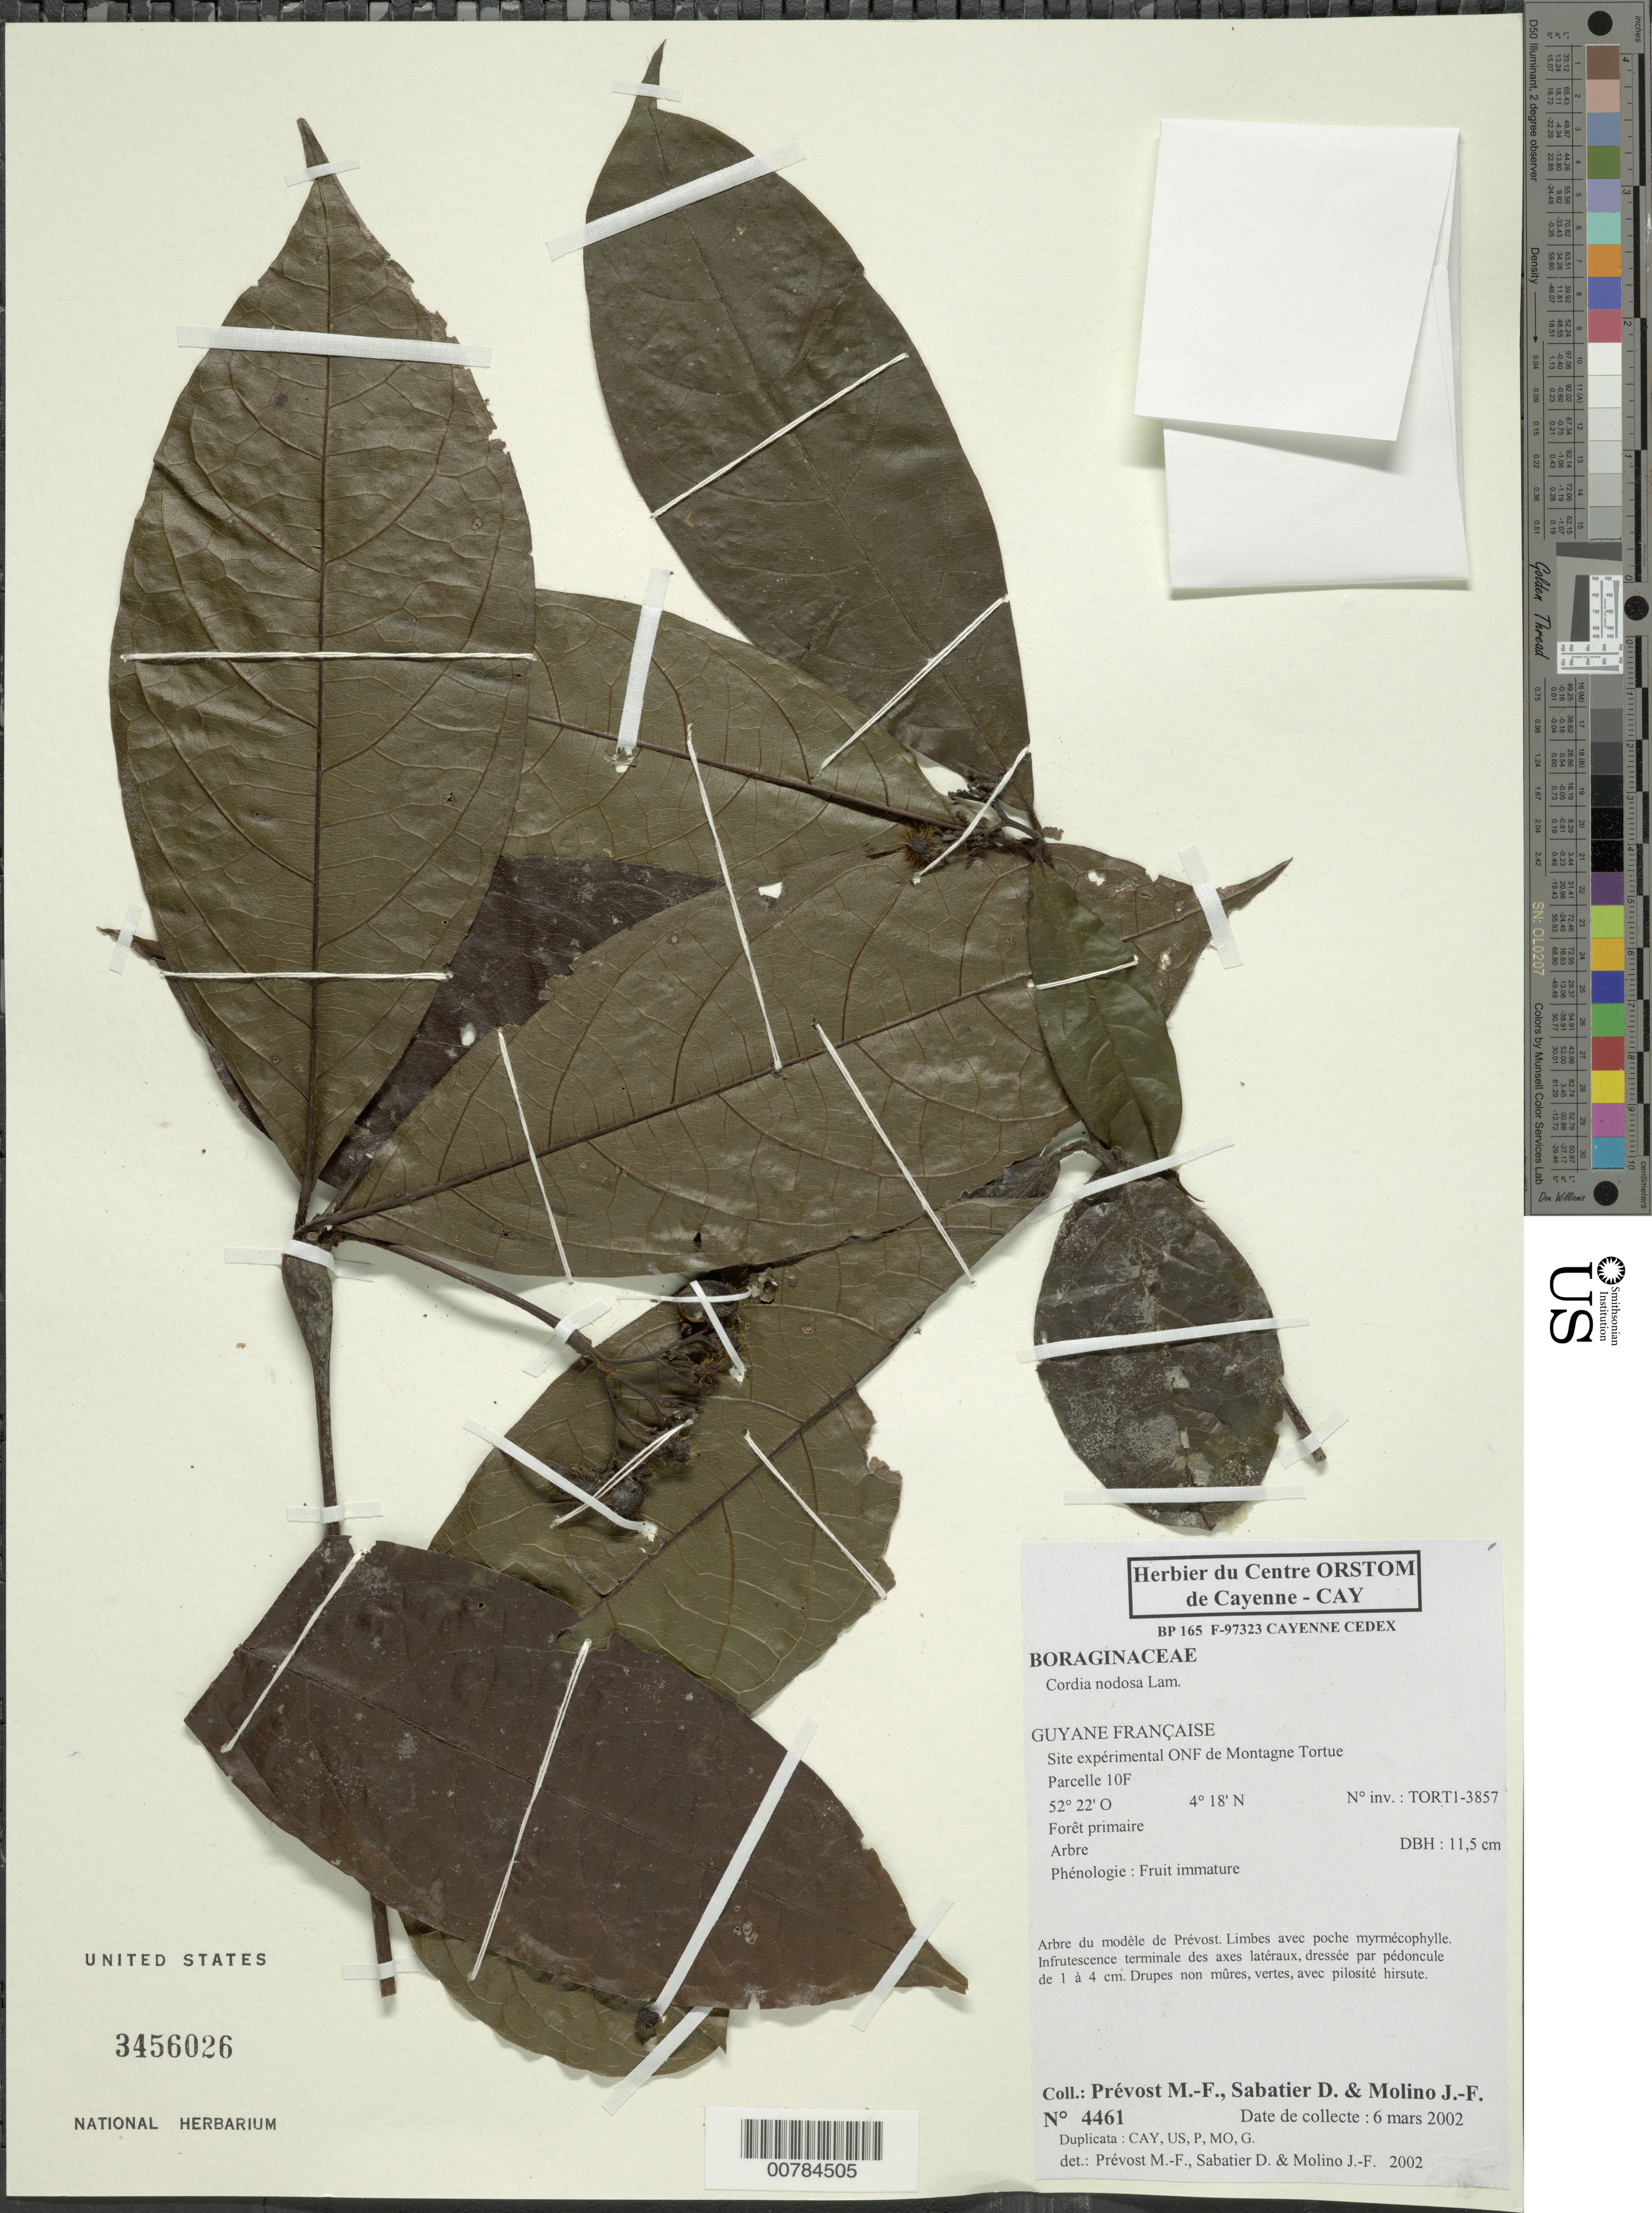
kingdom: Plantae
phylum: Tracheophyta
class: Magnoliopsida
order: Boraginales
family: Cordiaceae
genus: Cordia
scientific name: Cordia nodosa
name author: Lam.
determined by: Prévost, M.-F.; Sabatier, D.; Molino, J. F.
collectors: M.-F. Prévost, D. Sabatier & J. Molino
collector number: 4461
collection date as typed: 6-Mar-02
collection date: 2002-03-06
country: French Guiana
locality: Montagne Tortue, Site experimental ONF, Parcelle 10F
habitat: Primary forest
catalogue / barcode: US 3456026